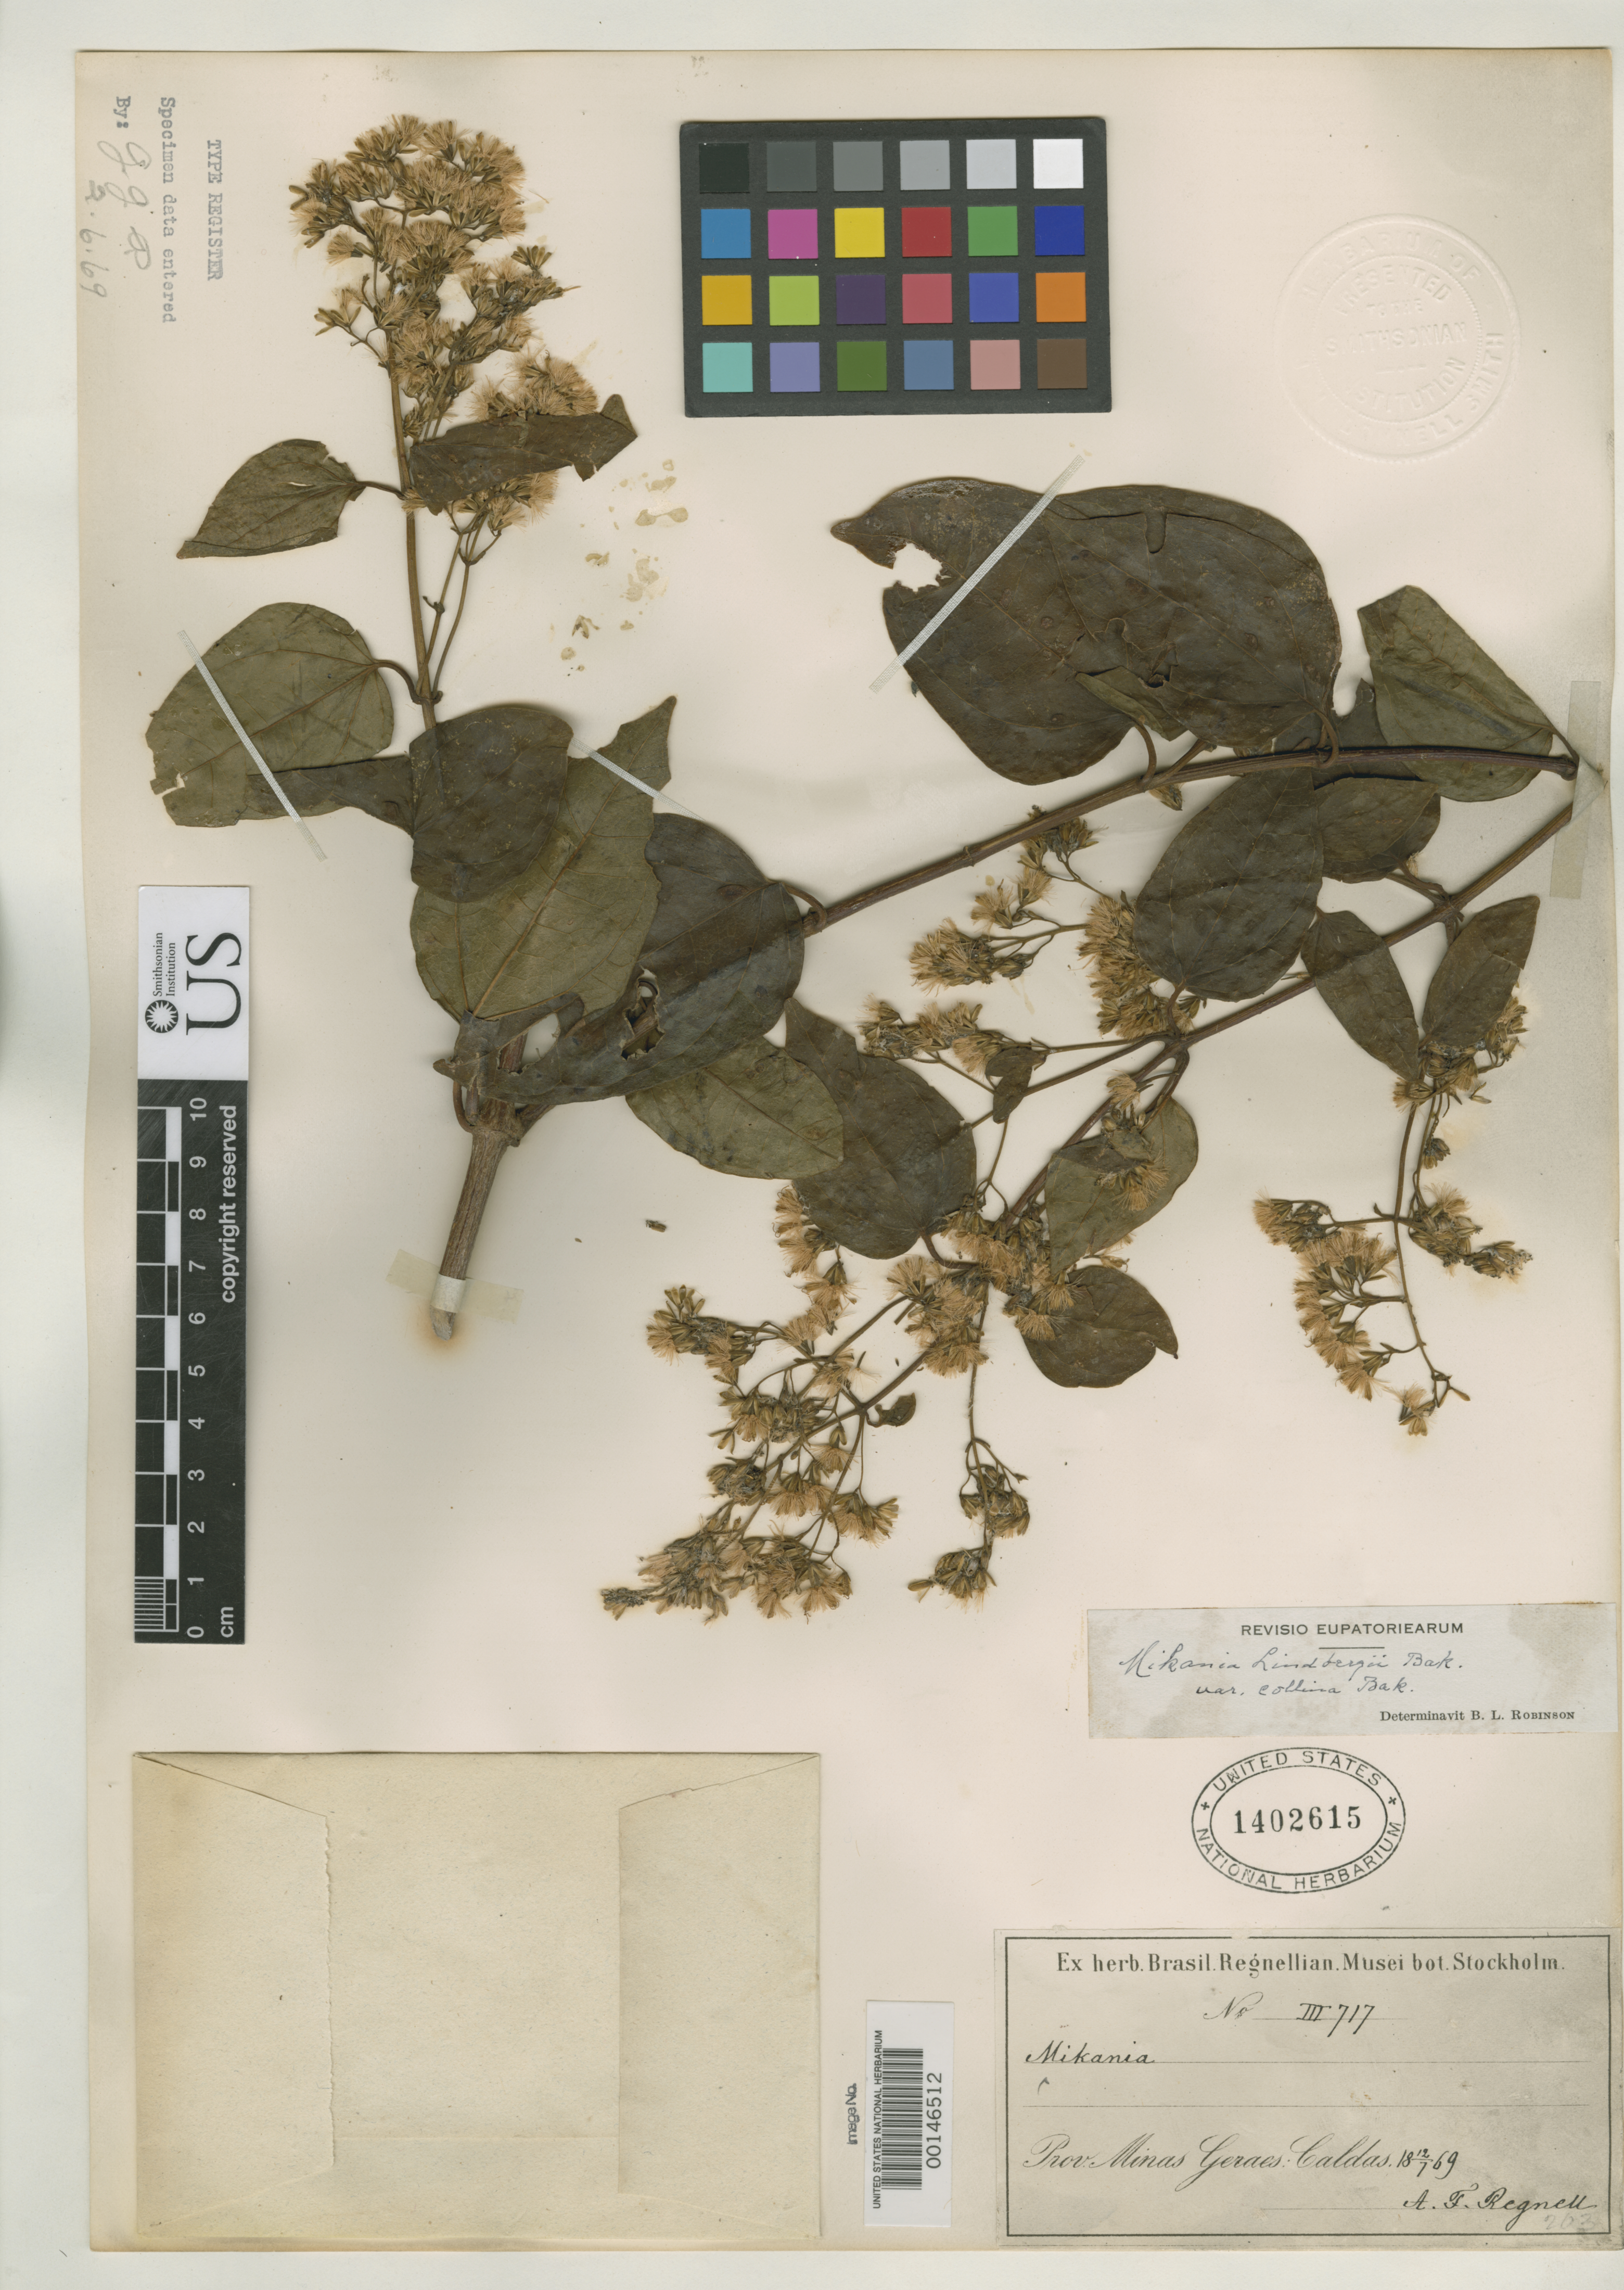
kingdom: Plantae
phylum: Tracheophyta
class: Magnoliopsida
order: Asterales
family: Asteraceae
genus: Mikania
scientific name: Mikania lindbergii var. collina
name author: Baker in Mart.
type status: Isotype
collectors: A. F. Regnell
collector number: III 717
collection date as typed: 1869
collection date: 1869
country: Brazil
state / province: Minas Gerais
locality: Caldas.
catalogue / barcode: US 1402615